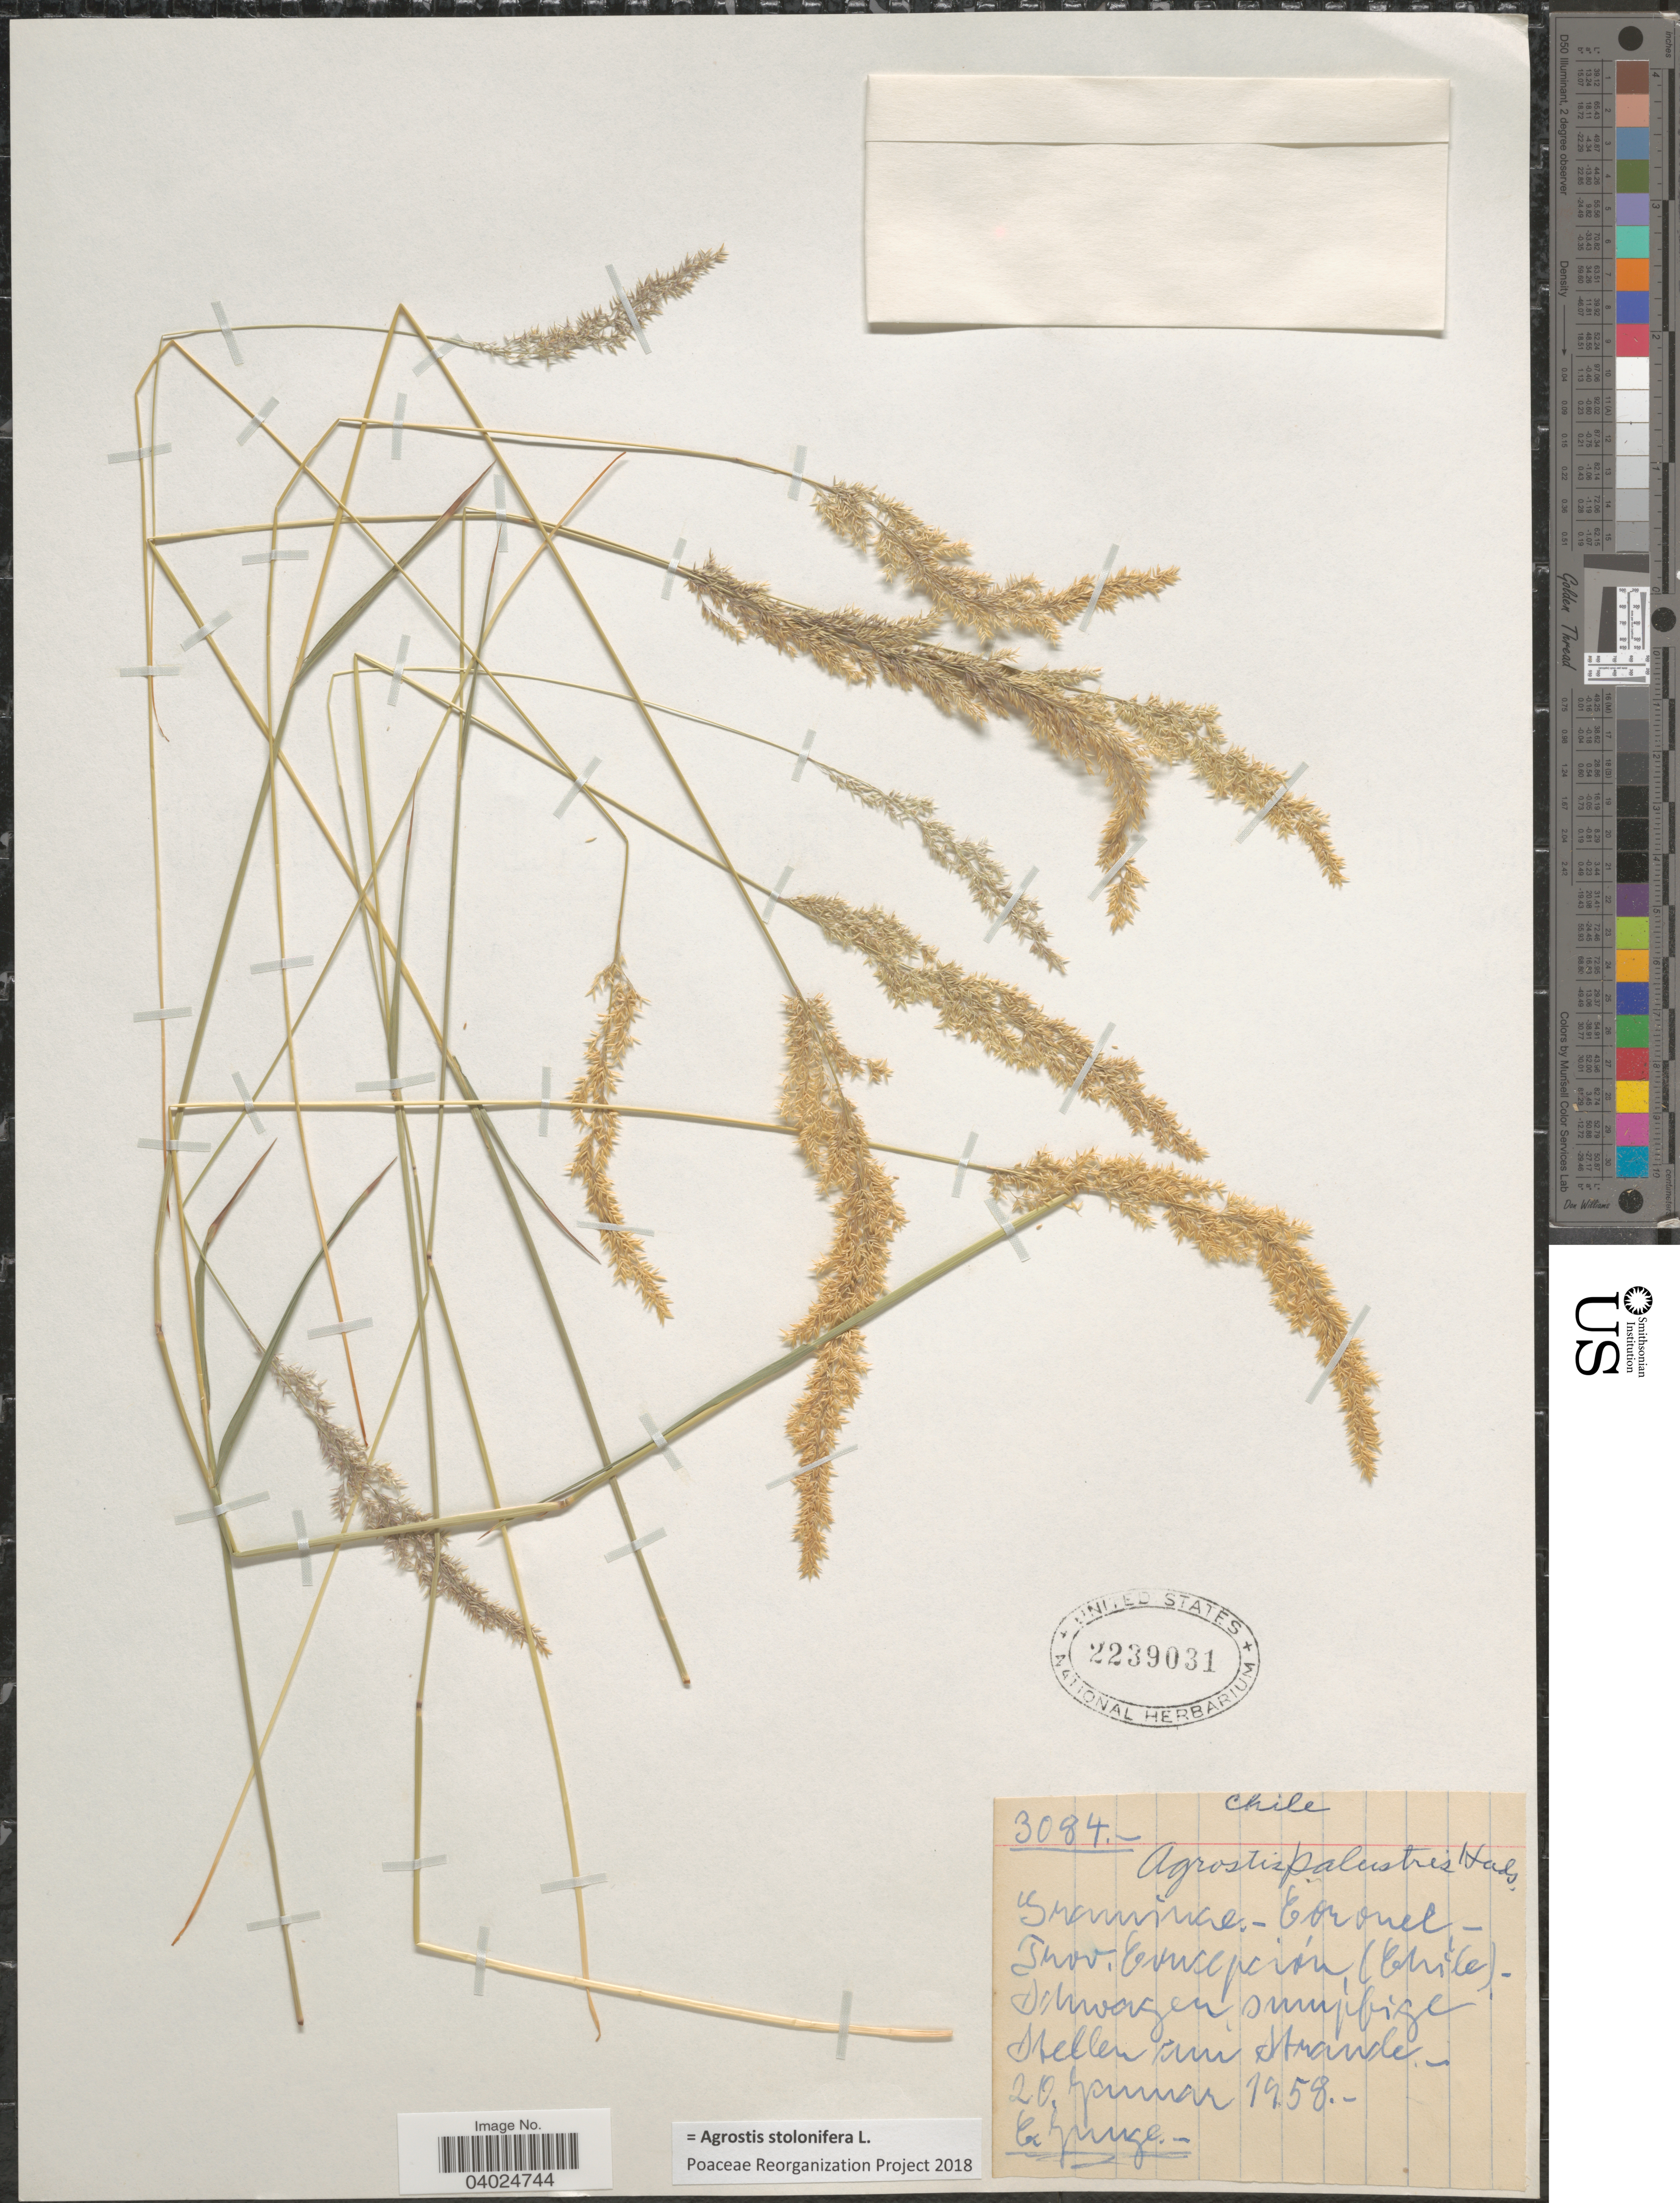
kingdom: Plantae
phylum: Tracheophyta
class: Liliopsida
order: Poales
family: Poaceae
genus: Agrostis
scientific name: Agrostis stolonifera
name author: L.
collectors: E. Junge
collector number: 3084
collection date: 1958-01-20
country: Chile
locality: Prov. Concepción.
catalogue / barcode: US 2239031